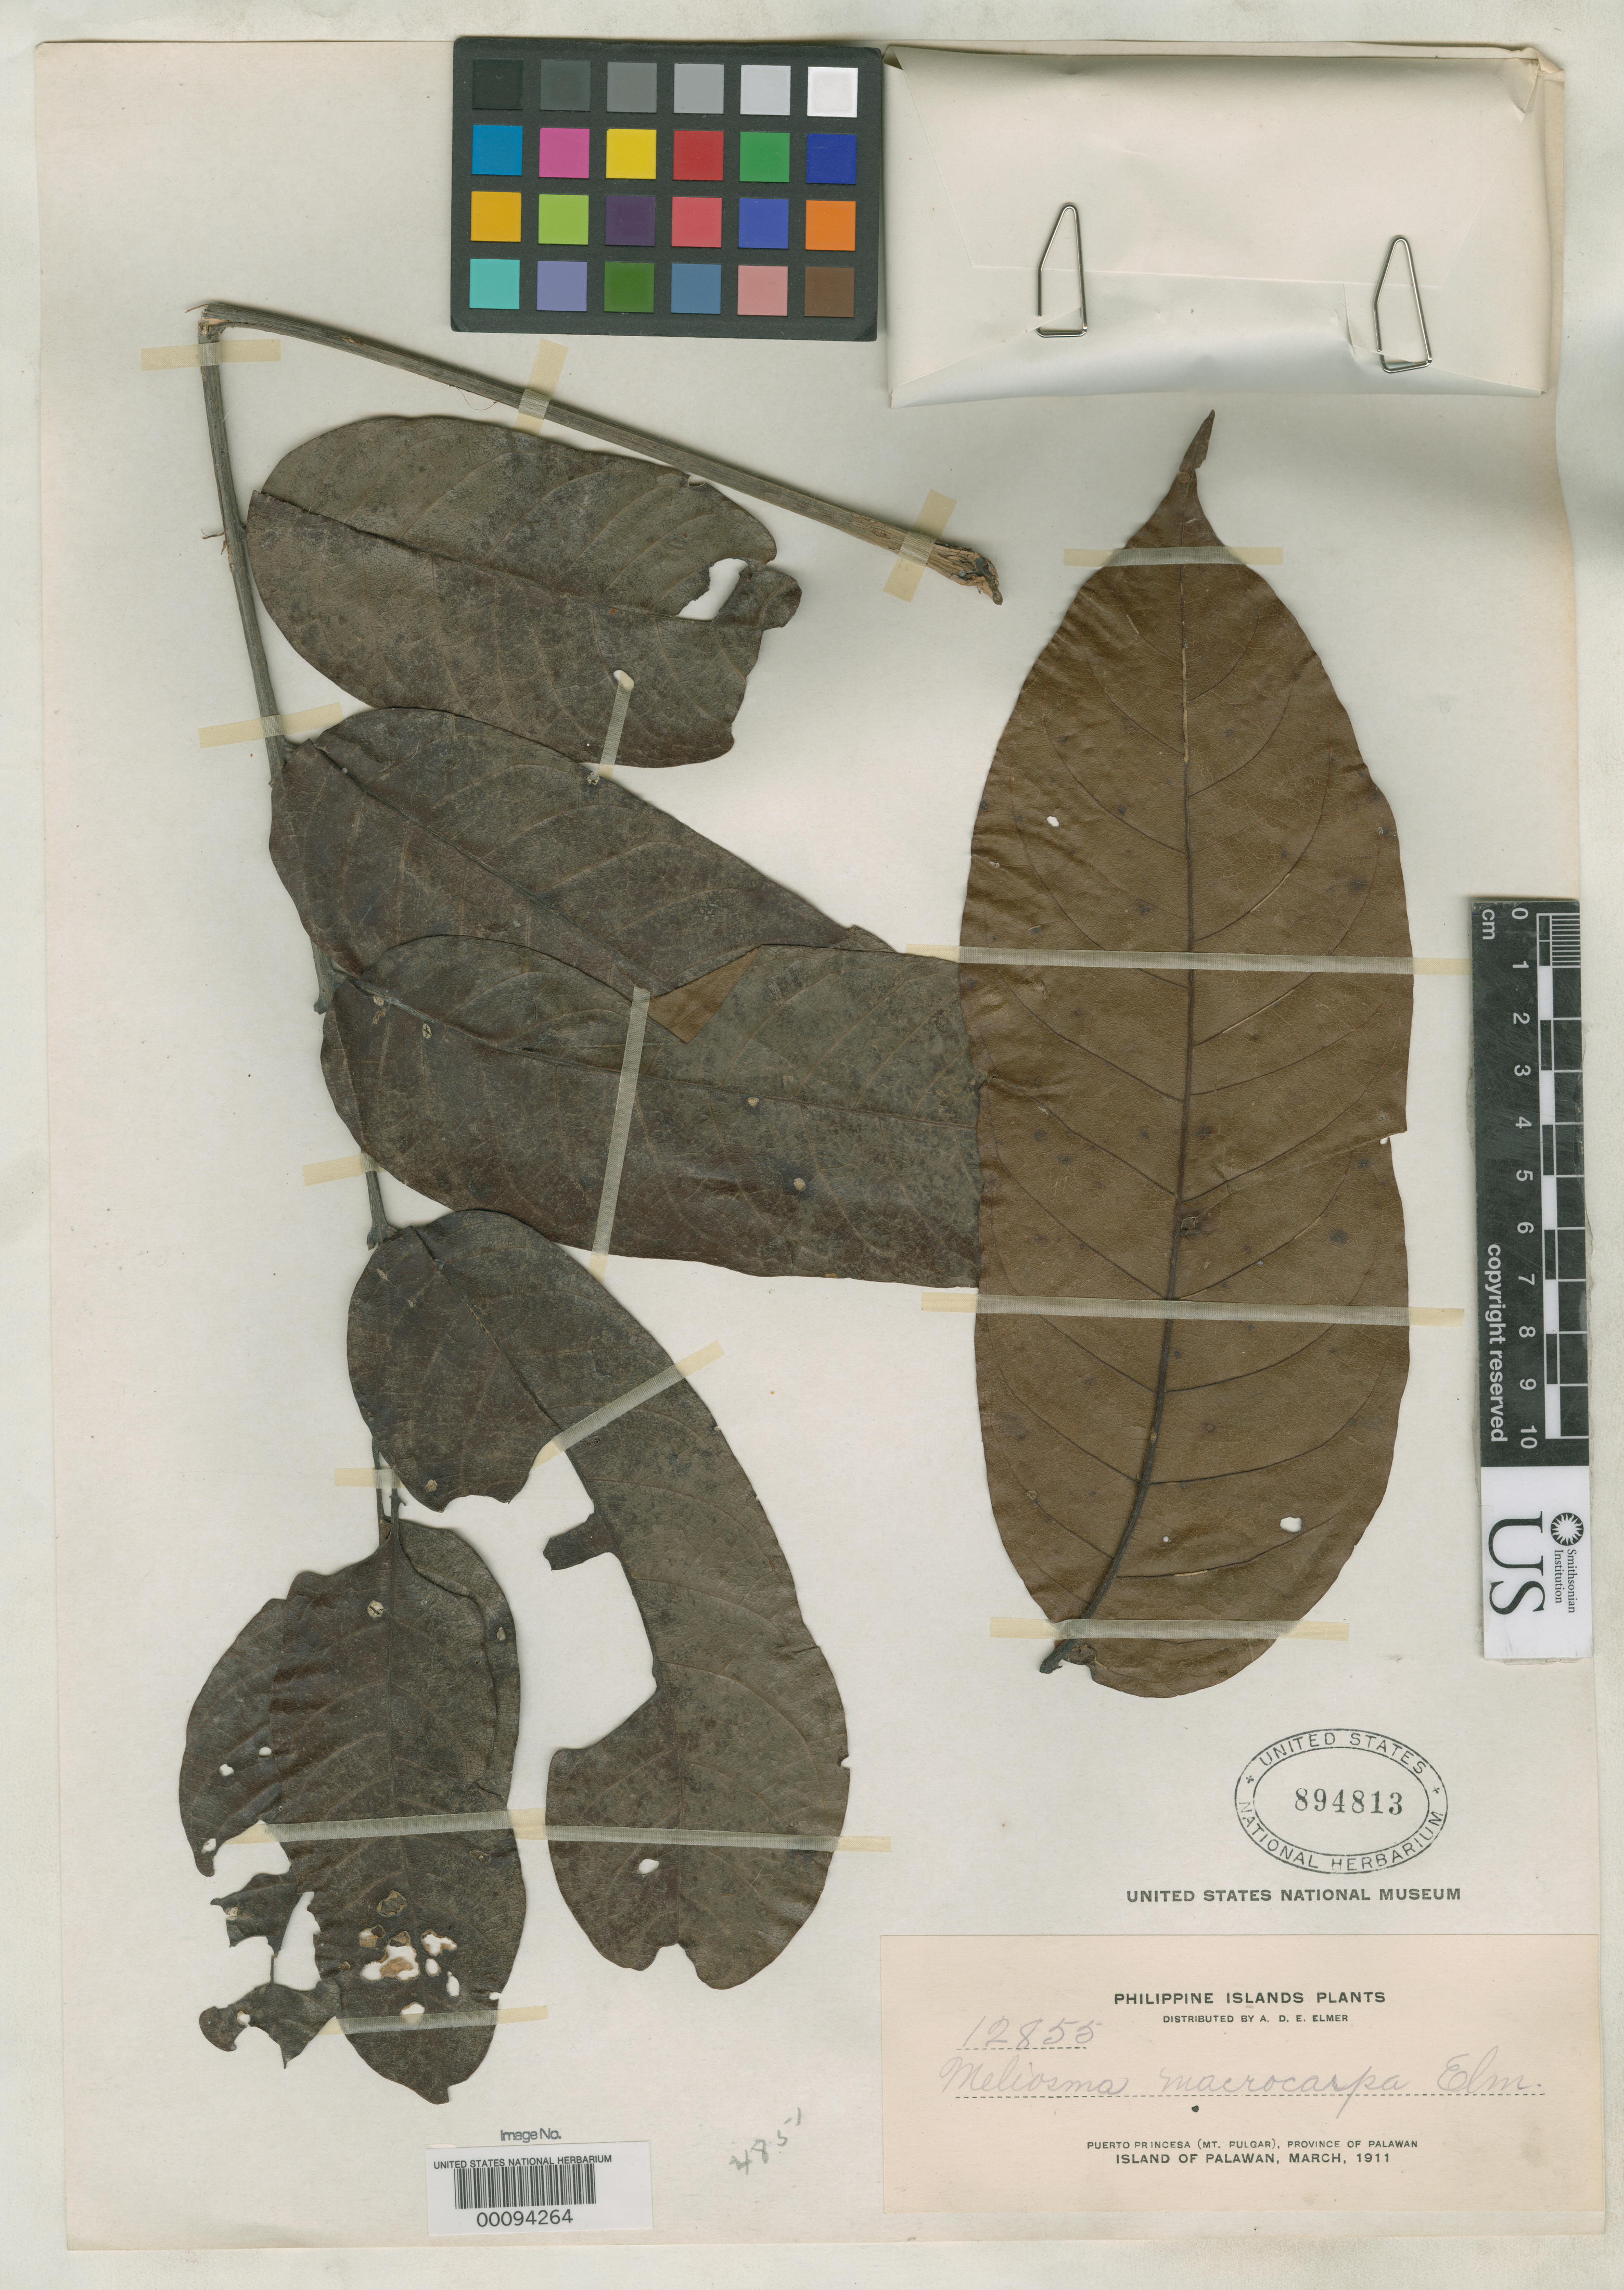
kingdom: Plantae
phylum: Tracheophyta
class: Magnoliopsida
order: Proteales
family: Sabiaceae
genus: Meliosma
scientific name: Meliosma macrocarpa Elmer, nom. inval.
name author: Elmer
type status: Voucher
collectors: A. D. E. Elmer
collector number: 12855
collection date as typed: Mar 1911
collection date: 1911-03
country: Philippines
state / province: Mimaropa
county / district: Palawan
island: Palawan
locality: Puerto Princesa (Mt. Pulgar).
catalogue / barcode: US 894813